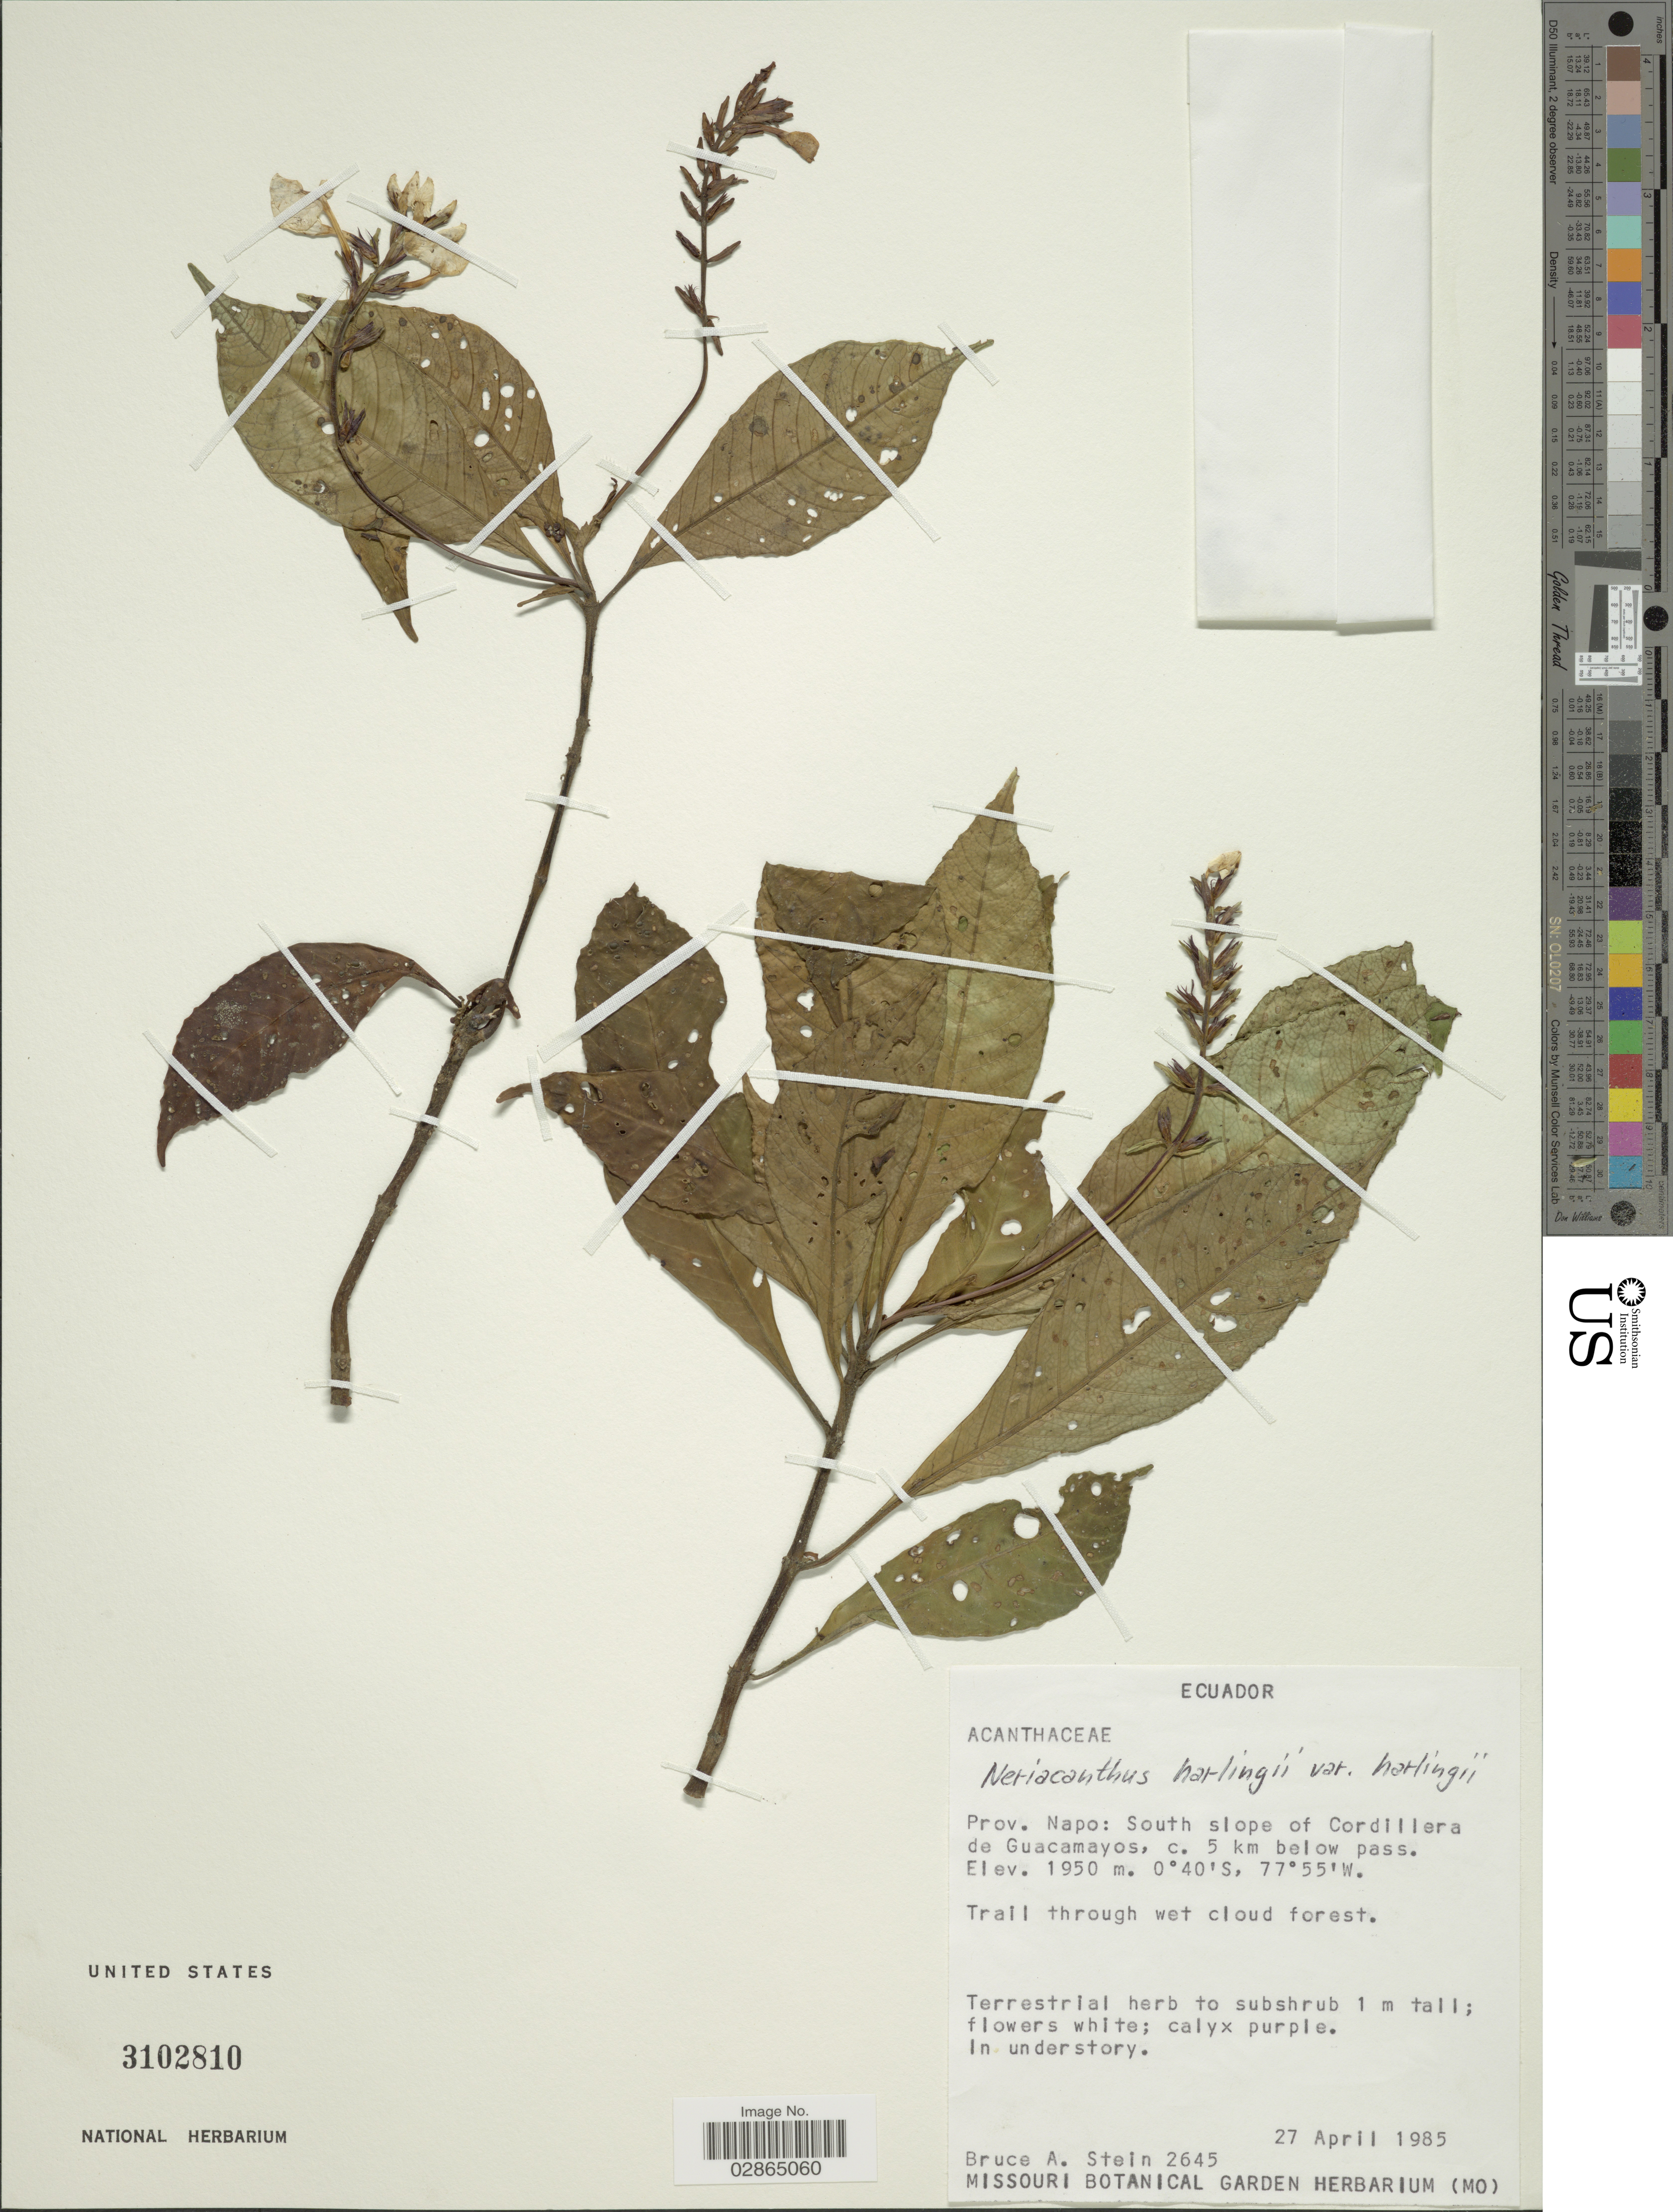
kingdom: Plantae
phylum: Tracheophyta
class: Magnoliopsida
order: Lamiales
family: Acanthaceae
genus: Neriacanthus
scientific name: Neriacanthus harlingii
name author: Wassh.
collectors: B. A. Stein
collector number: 2645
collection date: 1985-04-27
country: Ecuador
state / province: Napo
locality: South slope of Cordillera de Guacamayos, c. 5 km below pass.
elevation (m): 1950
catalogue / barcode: US 3102810